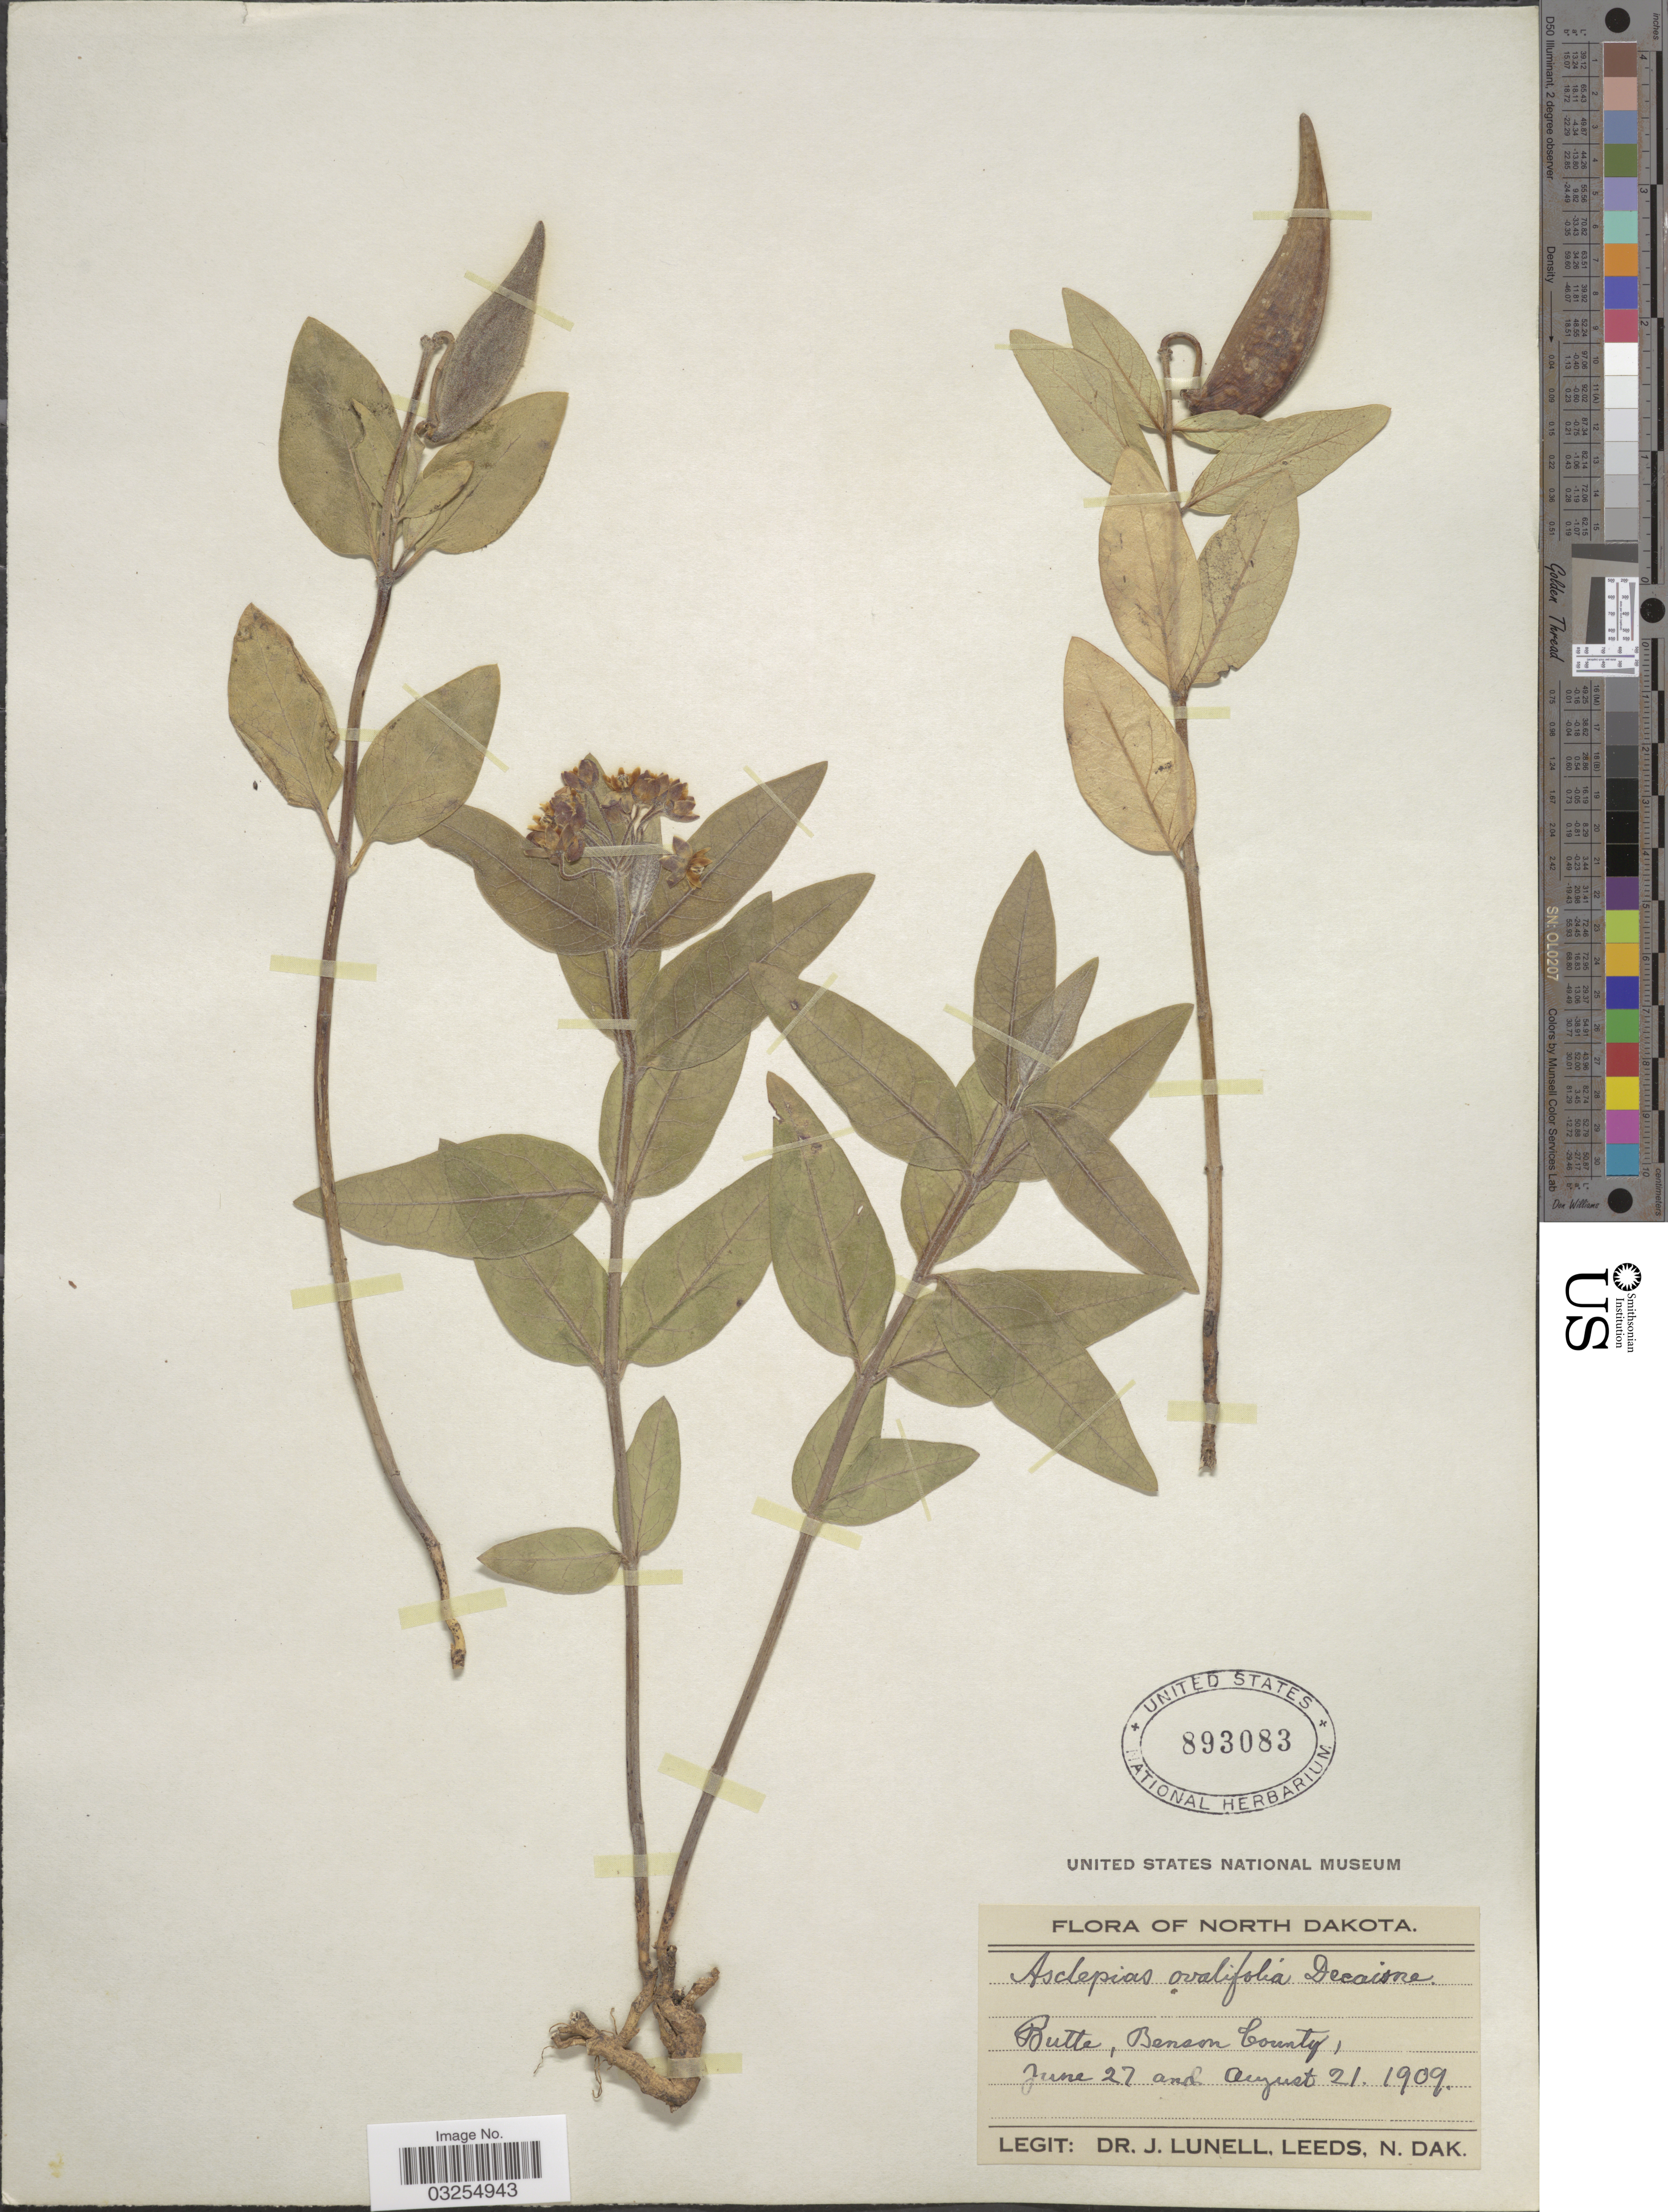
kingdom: Plantae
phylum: Tracheophyta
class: Magnoliopsida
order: Gentianales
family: Apocynaceae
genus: Asclepias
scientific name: Asclepias ovalifolia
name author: Decne.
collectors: J. Lunell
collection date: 1909-06-27/1909-08-21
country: United States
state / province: North Dakota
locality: Butte, Benson County.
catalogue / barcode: US 893083